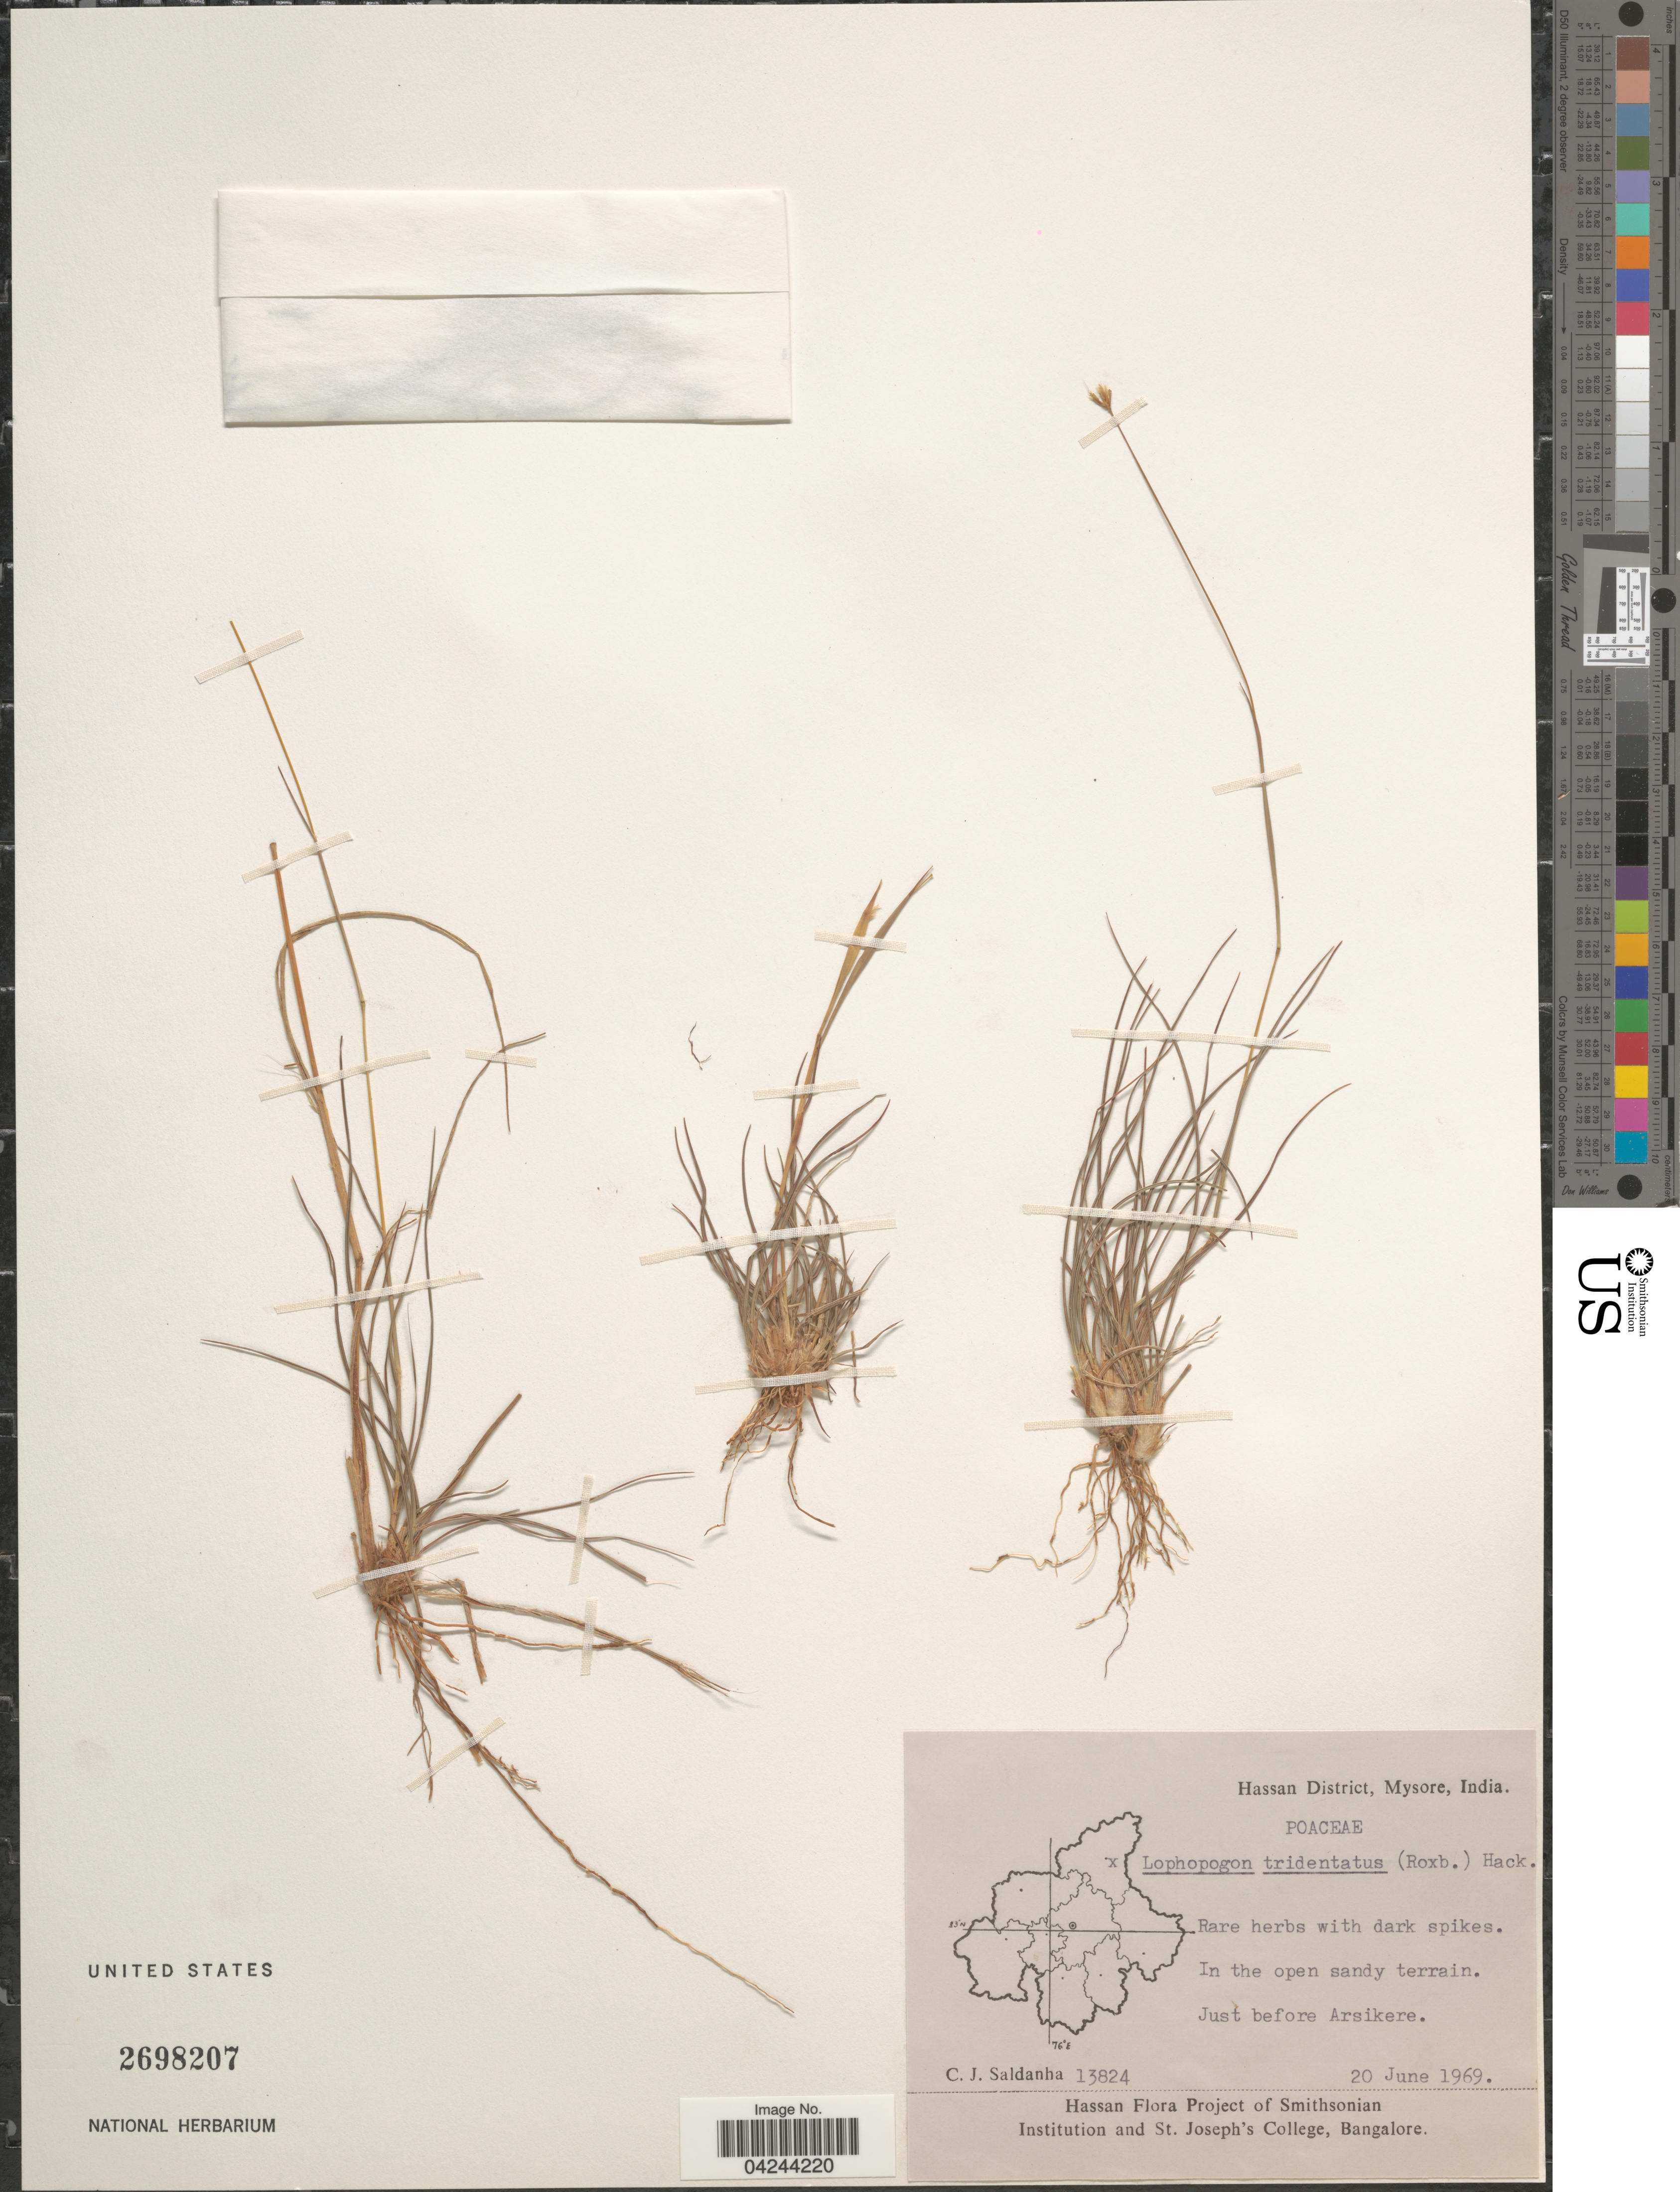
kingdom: Plantae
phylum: Tracheophyta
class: Liliopsida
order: Poales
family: Poaceae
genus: Lophopogon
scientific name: Lophopogon tridentalis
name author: (Roxb.) Hack.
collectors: C. J. Saldanha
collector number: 13824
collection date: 1969-06-20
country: India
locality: Hassan District, Mysore. Just before Arsikere.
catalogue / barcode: US 2698207